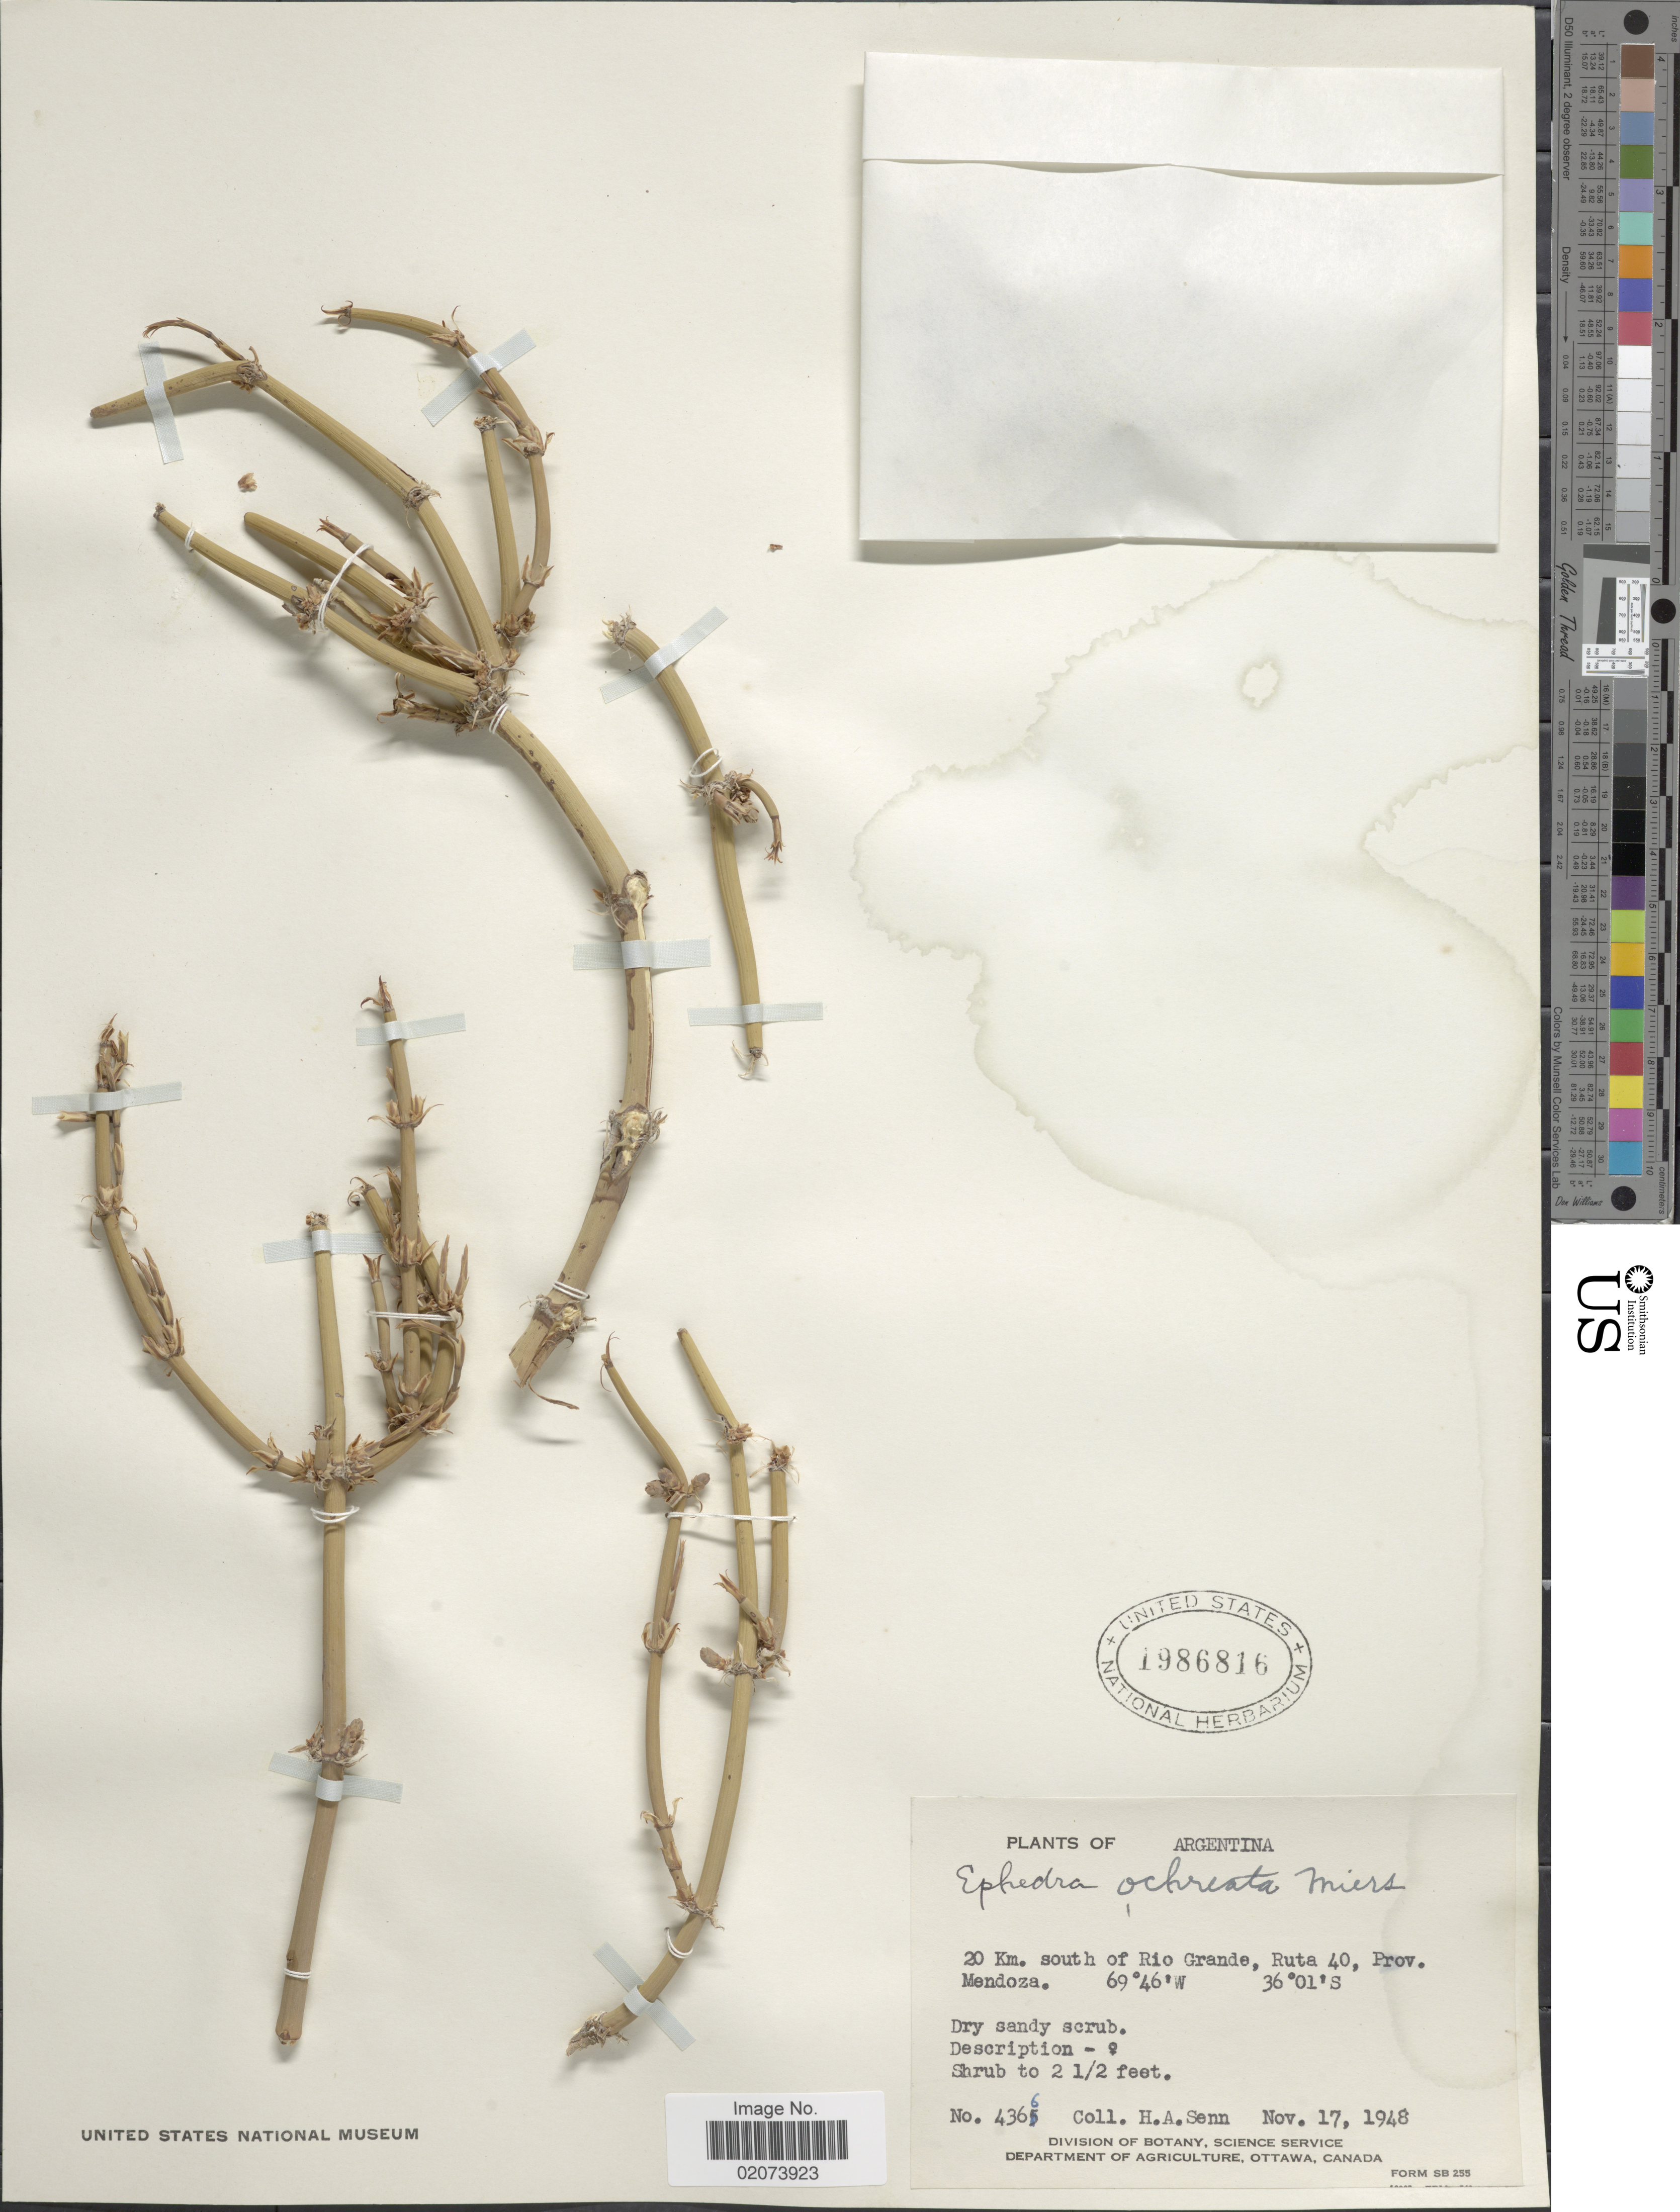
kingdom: Plantae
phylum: Tracheophyta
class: Gnetopsida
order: Ephedrales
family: Ephedraceae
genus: Ephedra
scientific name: Ephedra ochreata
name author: Miers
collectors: H. Senn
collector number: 4366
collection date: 1948-11-17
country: Argentina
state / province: Mendoza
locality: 20 km south of Rio Grande, Ruta 40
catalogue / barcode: US 1986816